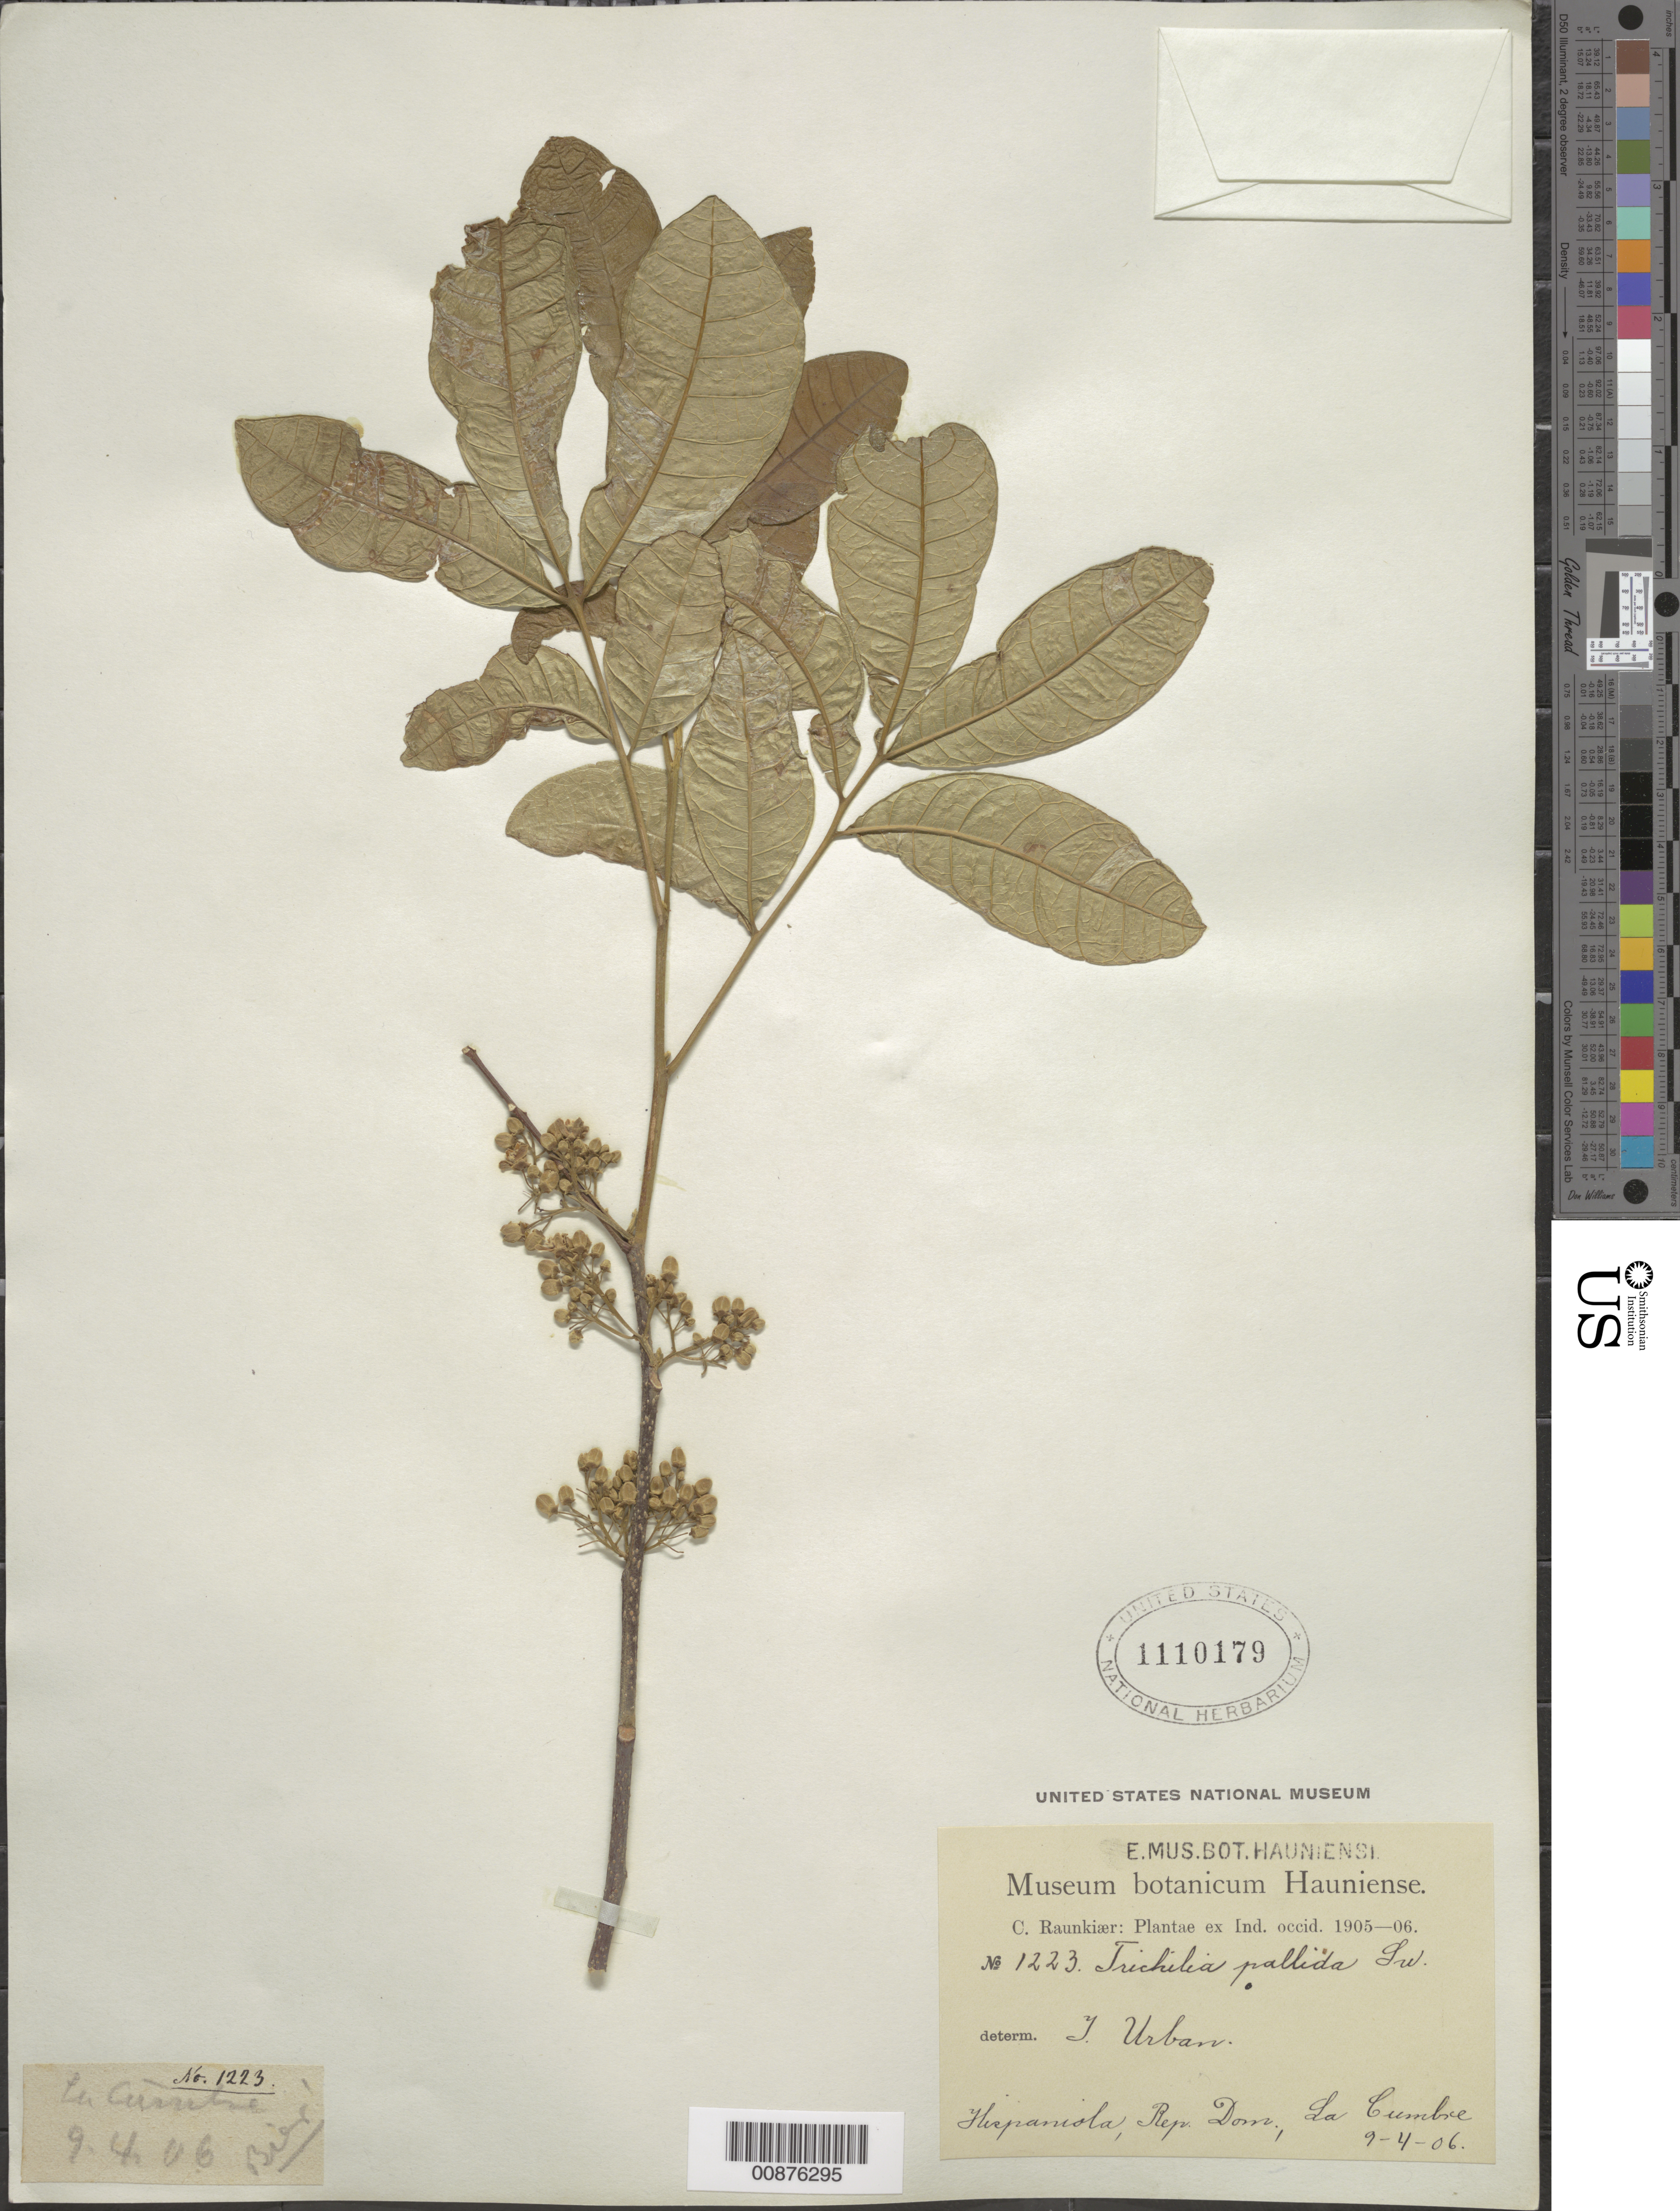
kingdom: Plantae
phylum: Tracheophyta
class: Magnoliopsida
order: Sapindales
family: Meliaceae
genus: Trichilia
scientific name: Trichilia pallida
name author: Sw.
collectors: C. C. Raunkiaer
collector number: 1223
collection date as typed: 09 Apr 1906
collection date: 1906-04-09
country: Dominican Republic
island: Hispaniola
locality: La Cumbre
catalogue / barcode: US 1110179